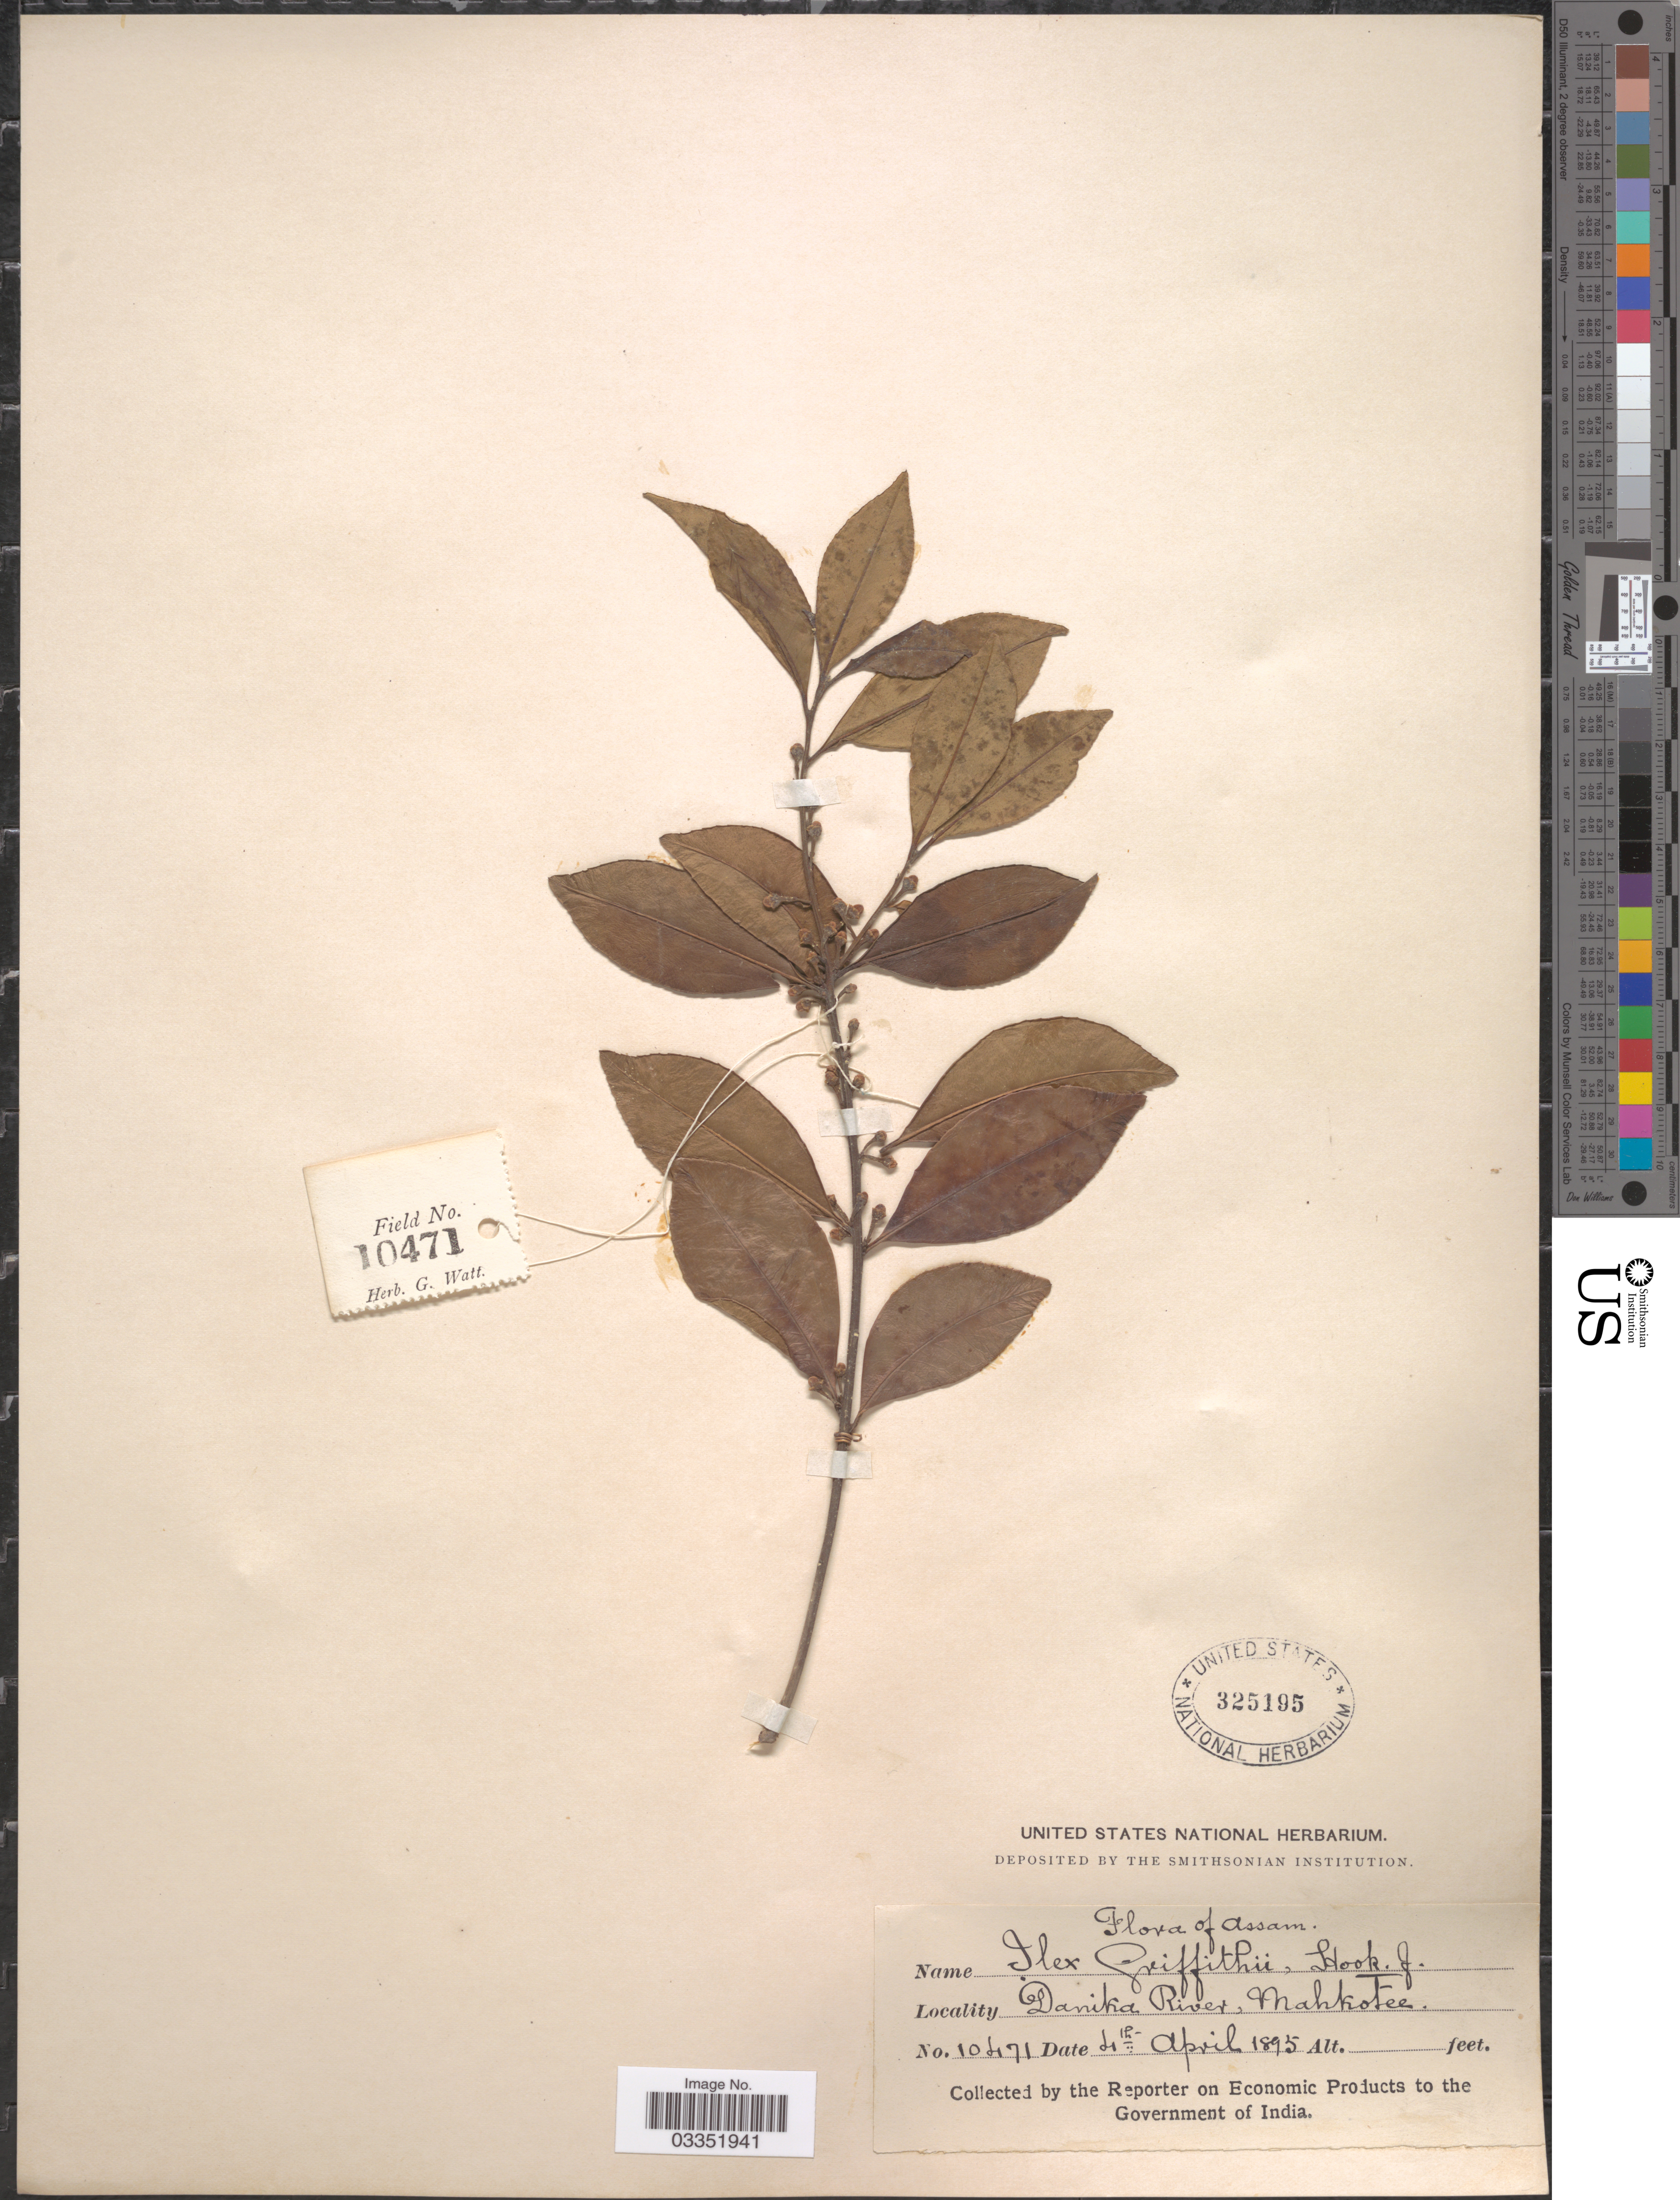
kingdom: Plantae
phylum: Tracheophyta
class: Magnoliopsida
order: Aquifoliales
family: Aquifoliaceae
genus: Ilex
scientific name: Ilex griffithii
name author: Hook. f.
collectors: Reporter on Economic Products to the Government of India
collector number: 10471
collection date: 1895-04-04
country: India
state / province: Assam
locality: Danika River, Mahkotee.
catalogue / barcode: US 325195